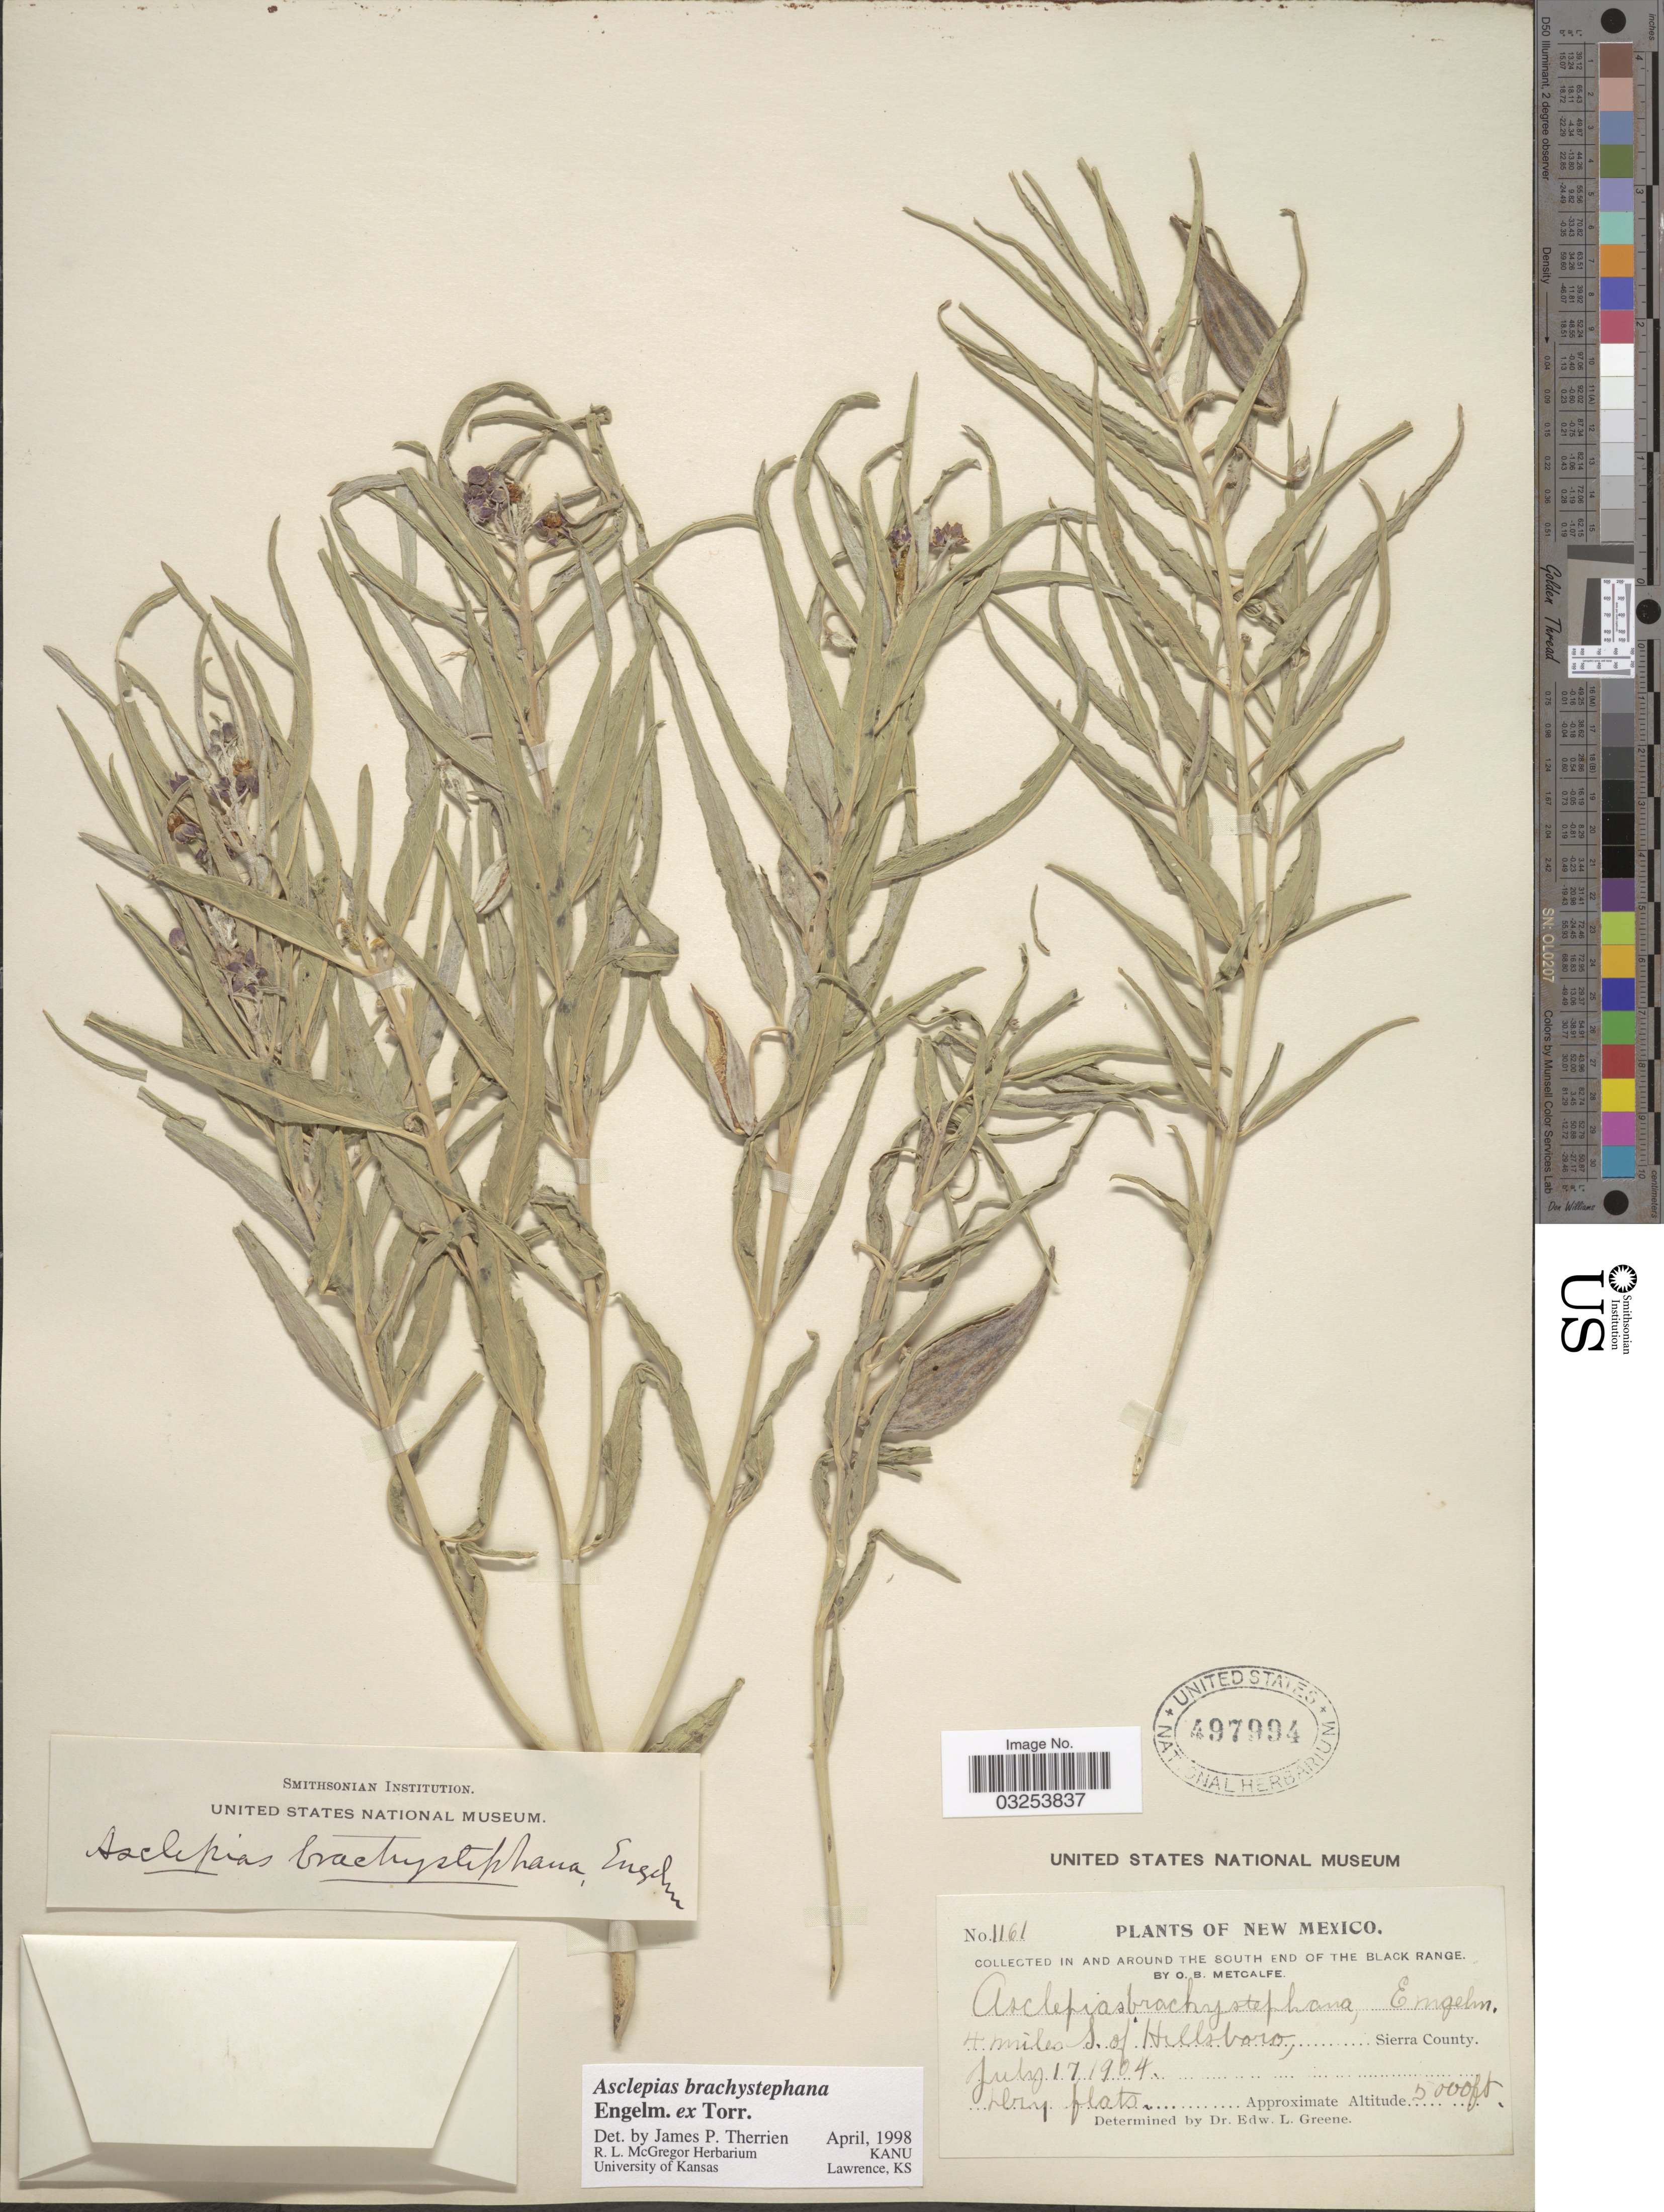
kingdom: Plantae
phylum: Tracheophyta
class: Magnoliopsida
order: Gentianales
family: Apocynaceae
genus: Asclepias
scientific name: Asclepias brachystephana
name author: Engelm. ex Torr.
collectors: O. B. Metcalfe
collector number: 1161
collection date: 1964-07-17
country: United States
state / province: New Mexico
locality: In and around the south end of the Black Range. 4 miles S of Hillsboro, Sierra County.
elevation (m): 1524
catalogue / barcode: US 497994